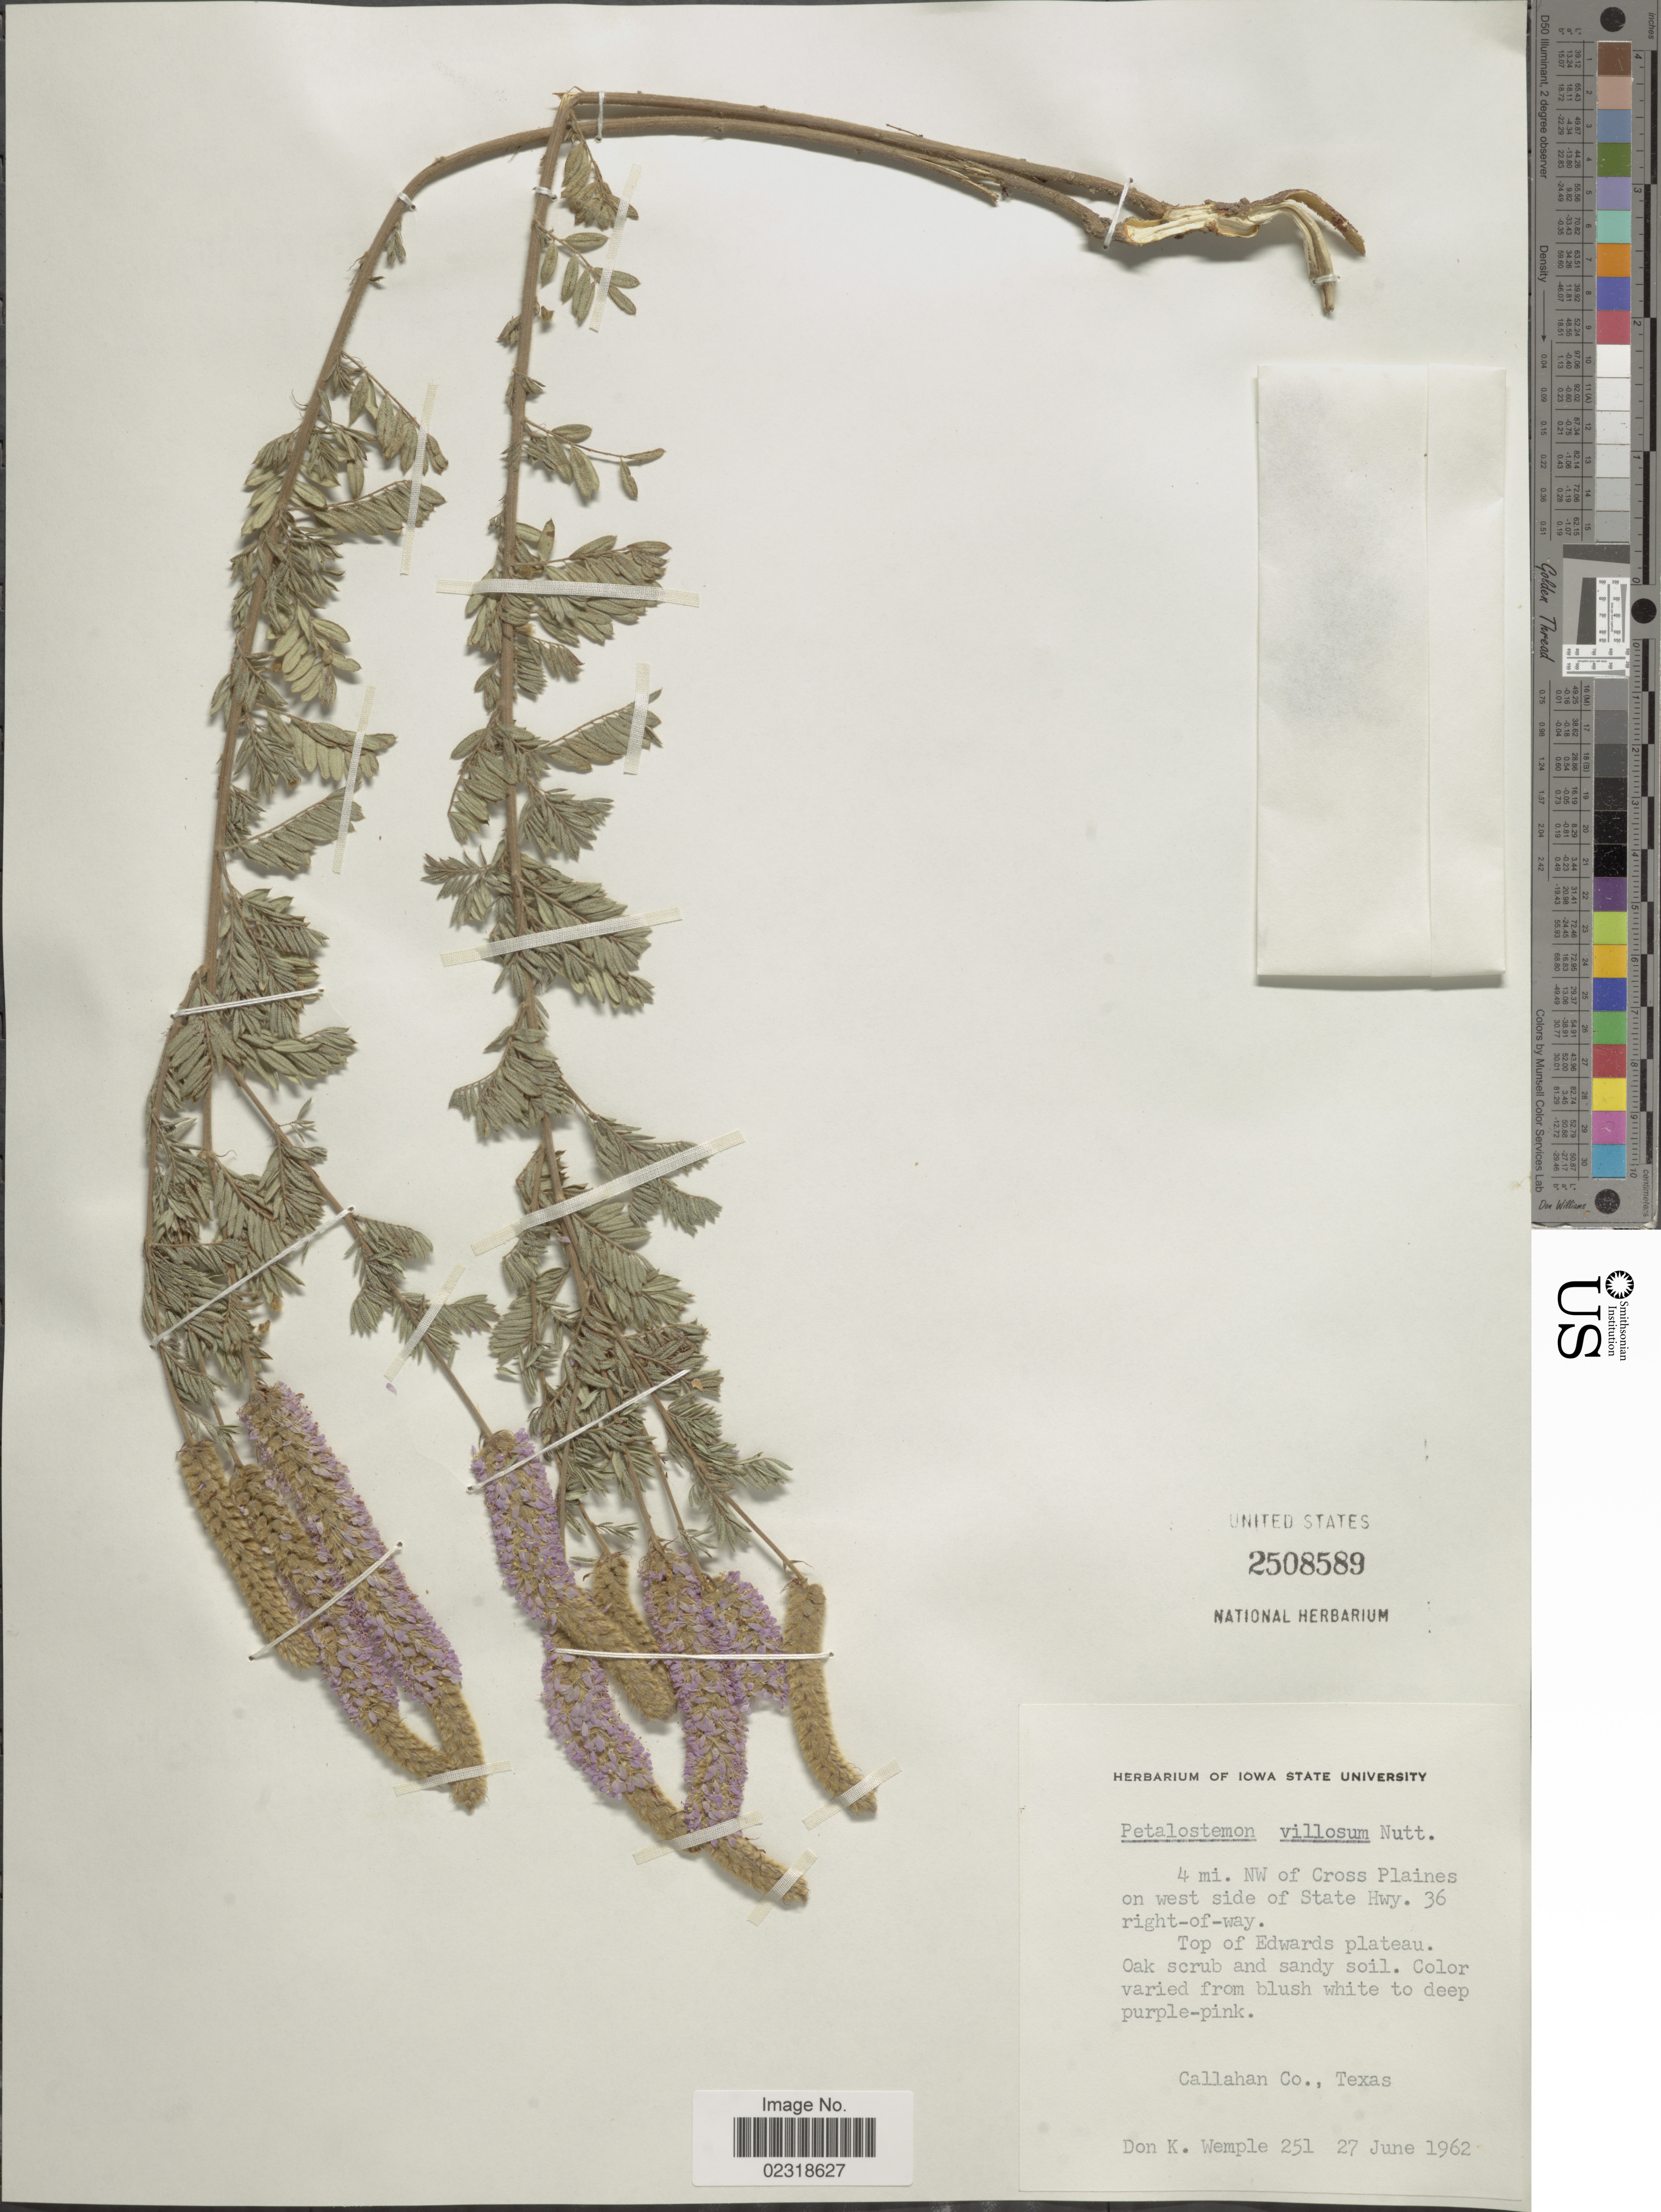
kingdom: Plantae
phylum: Tracheophyta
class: Magnoliopsida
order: Fabales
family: Fabaceae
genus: Dalea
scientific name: Dalea villosa var. villosa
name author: (Nutt.) Spreng.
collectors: D. Wemple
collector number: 251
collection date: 1962-06-27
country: United States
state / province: Texas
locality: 4 mi. NW of Cross Plaines, on west side of State Hwy. 36 right-of-way, top of Edwards plateau, Callahan Co.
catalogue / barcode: US 2508589